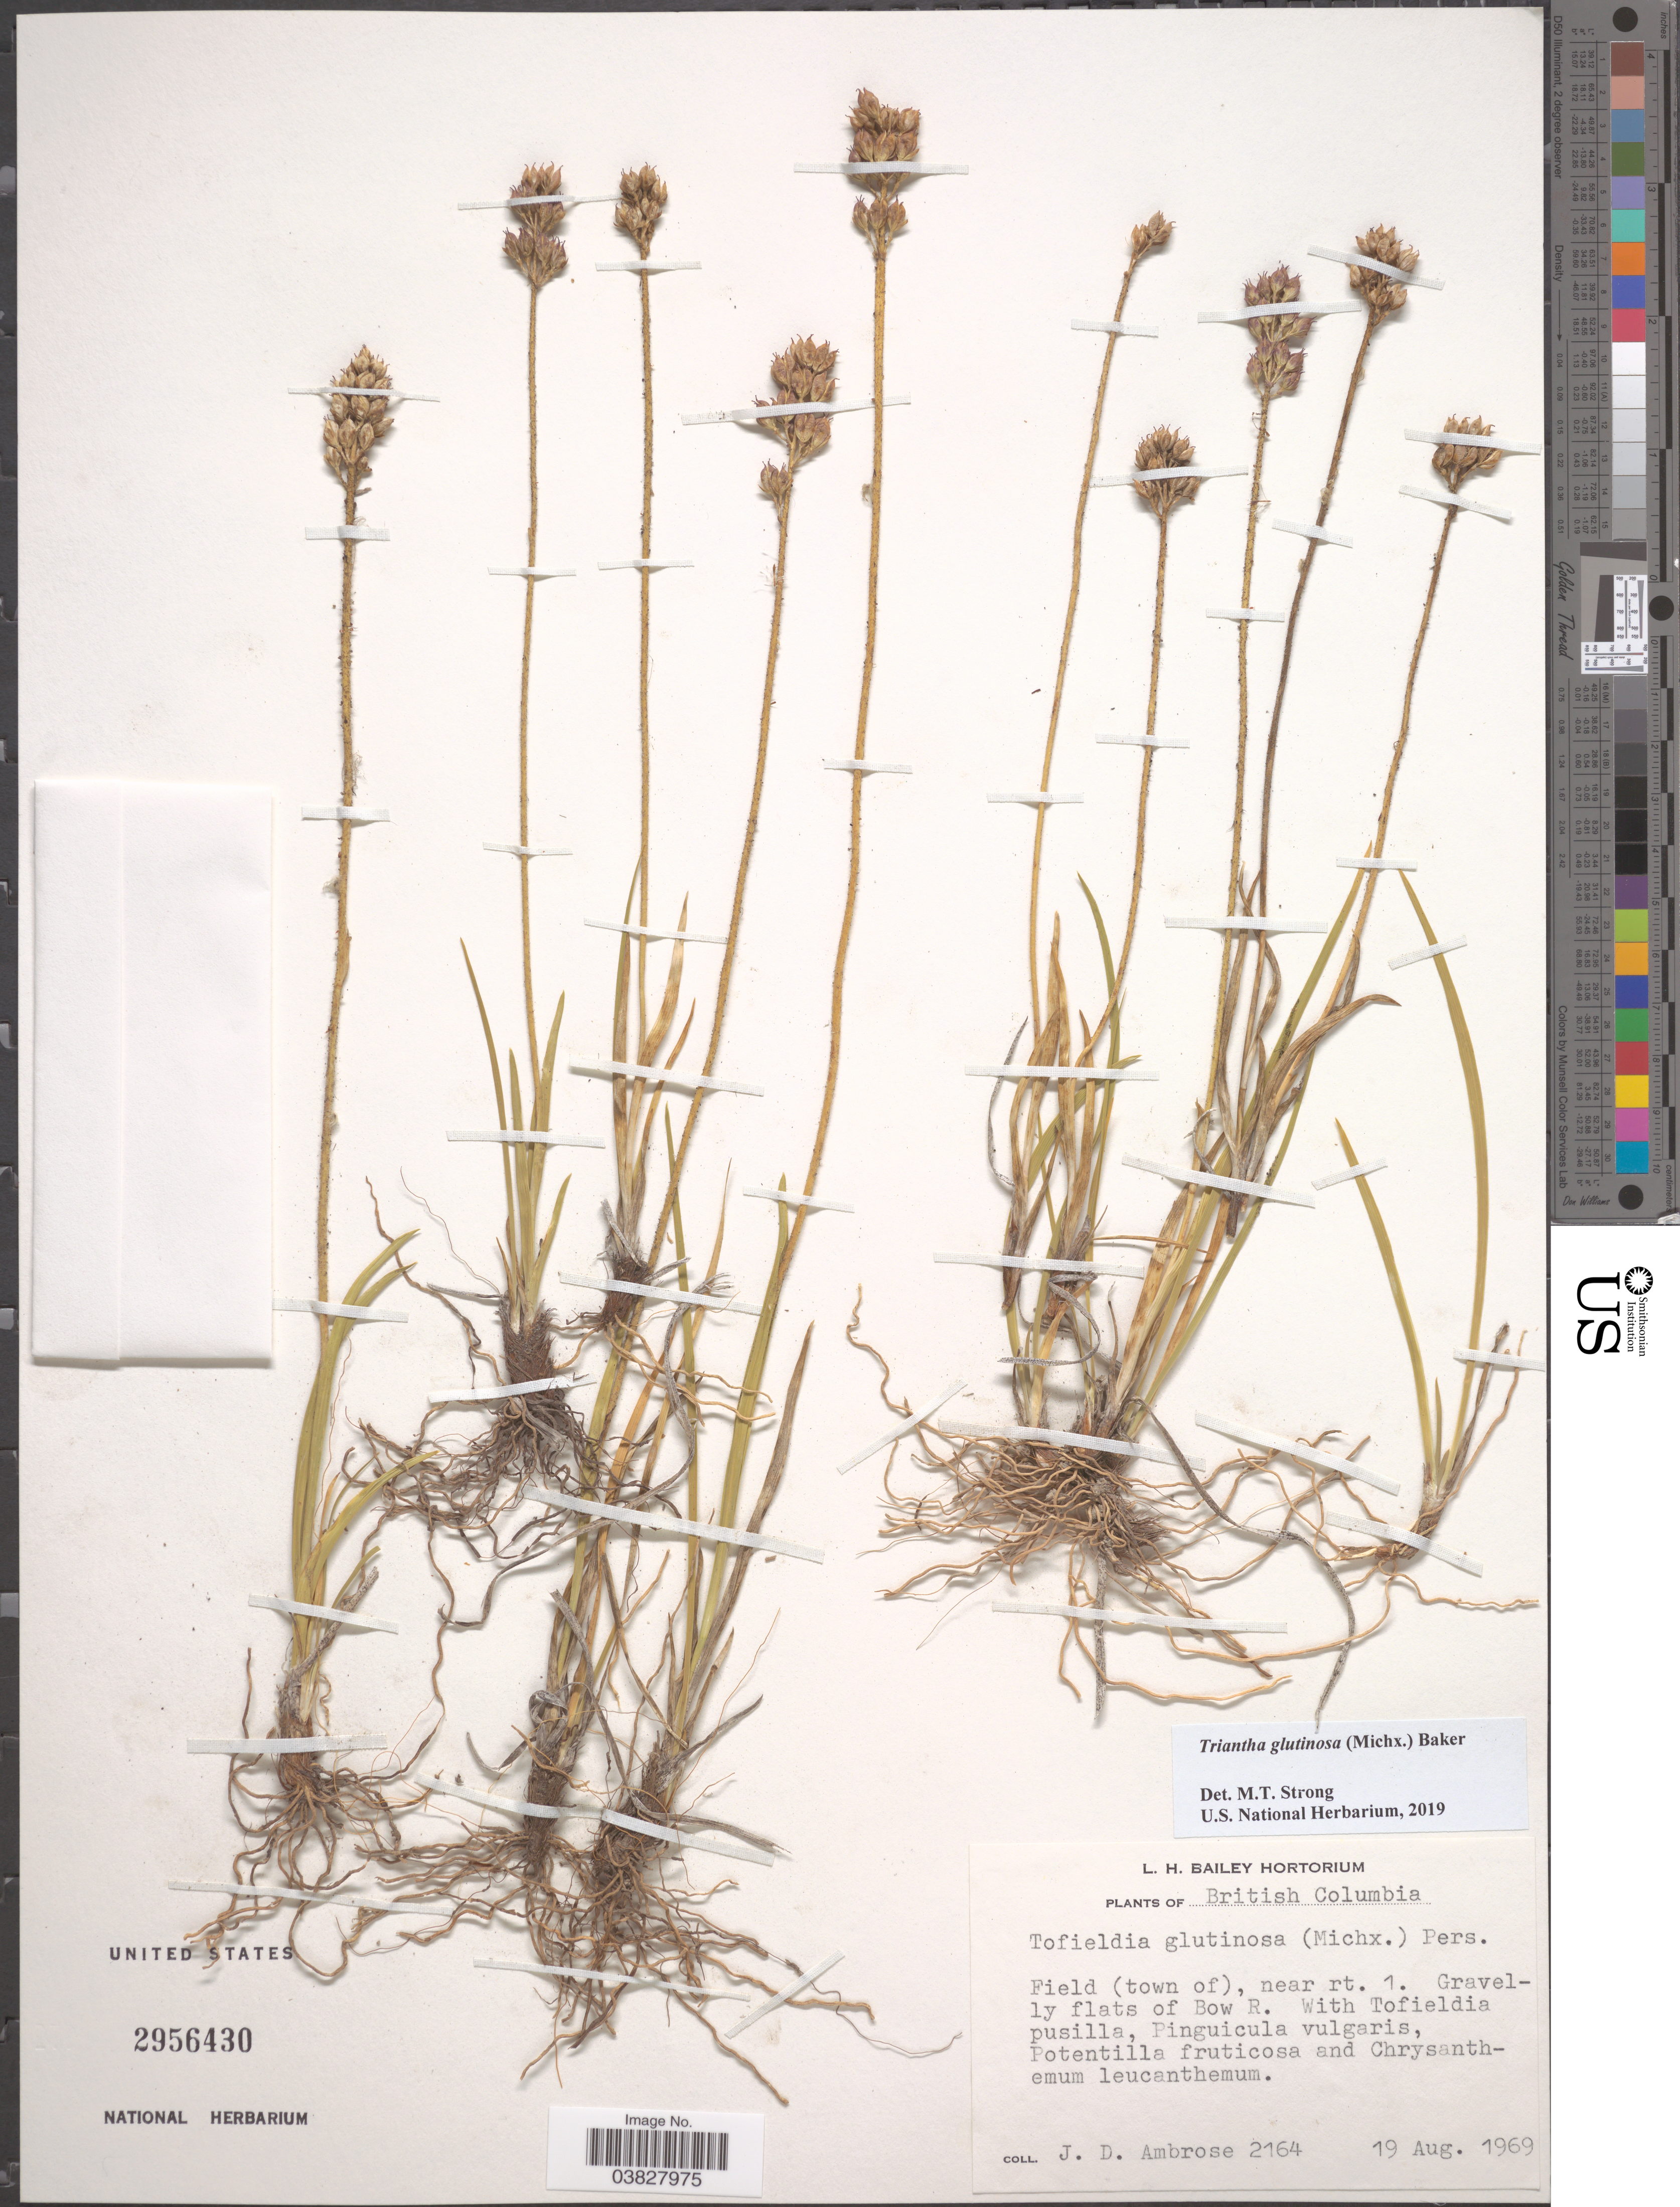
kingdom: Plantae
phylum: Tracheophyta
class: Liliopsida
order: Alismatales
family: Tofieldiaceae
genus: Triantha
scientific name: Triantha glutinosa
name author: (Michx.) Baker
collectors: J. D. Ambrose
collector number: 2164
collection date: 1969-08-19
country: Canada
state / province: British Columbia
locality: Field (town of), near rt. 1. Gravelly flats of Bow R.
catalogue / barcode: US 2956430